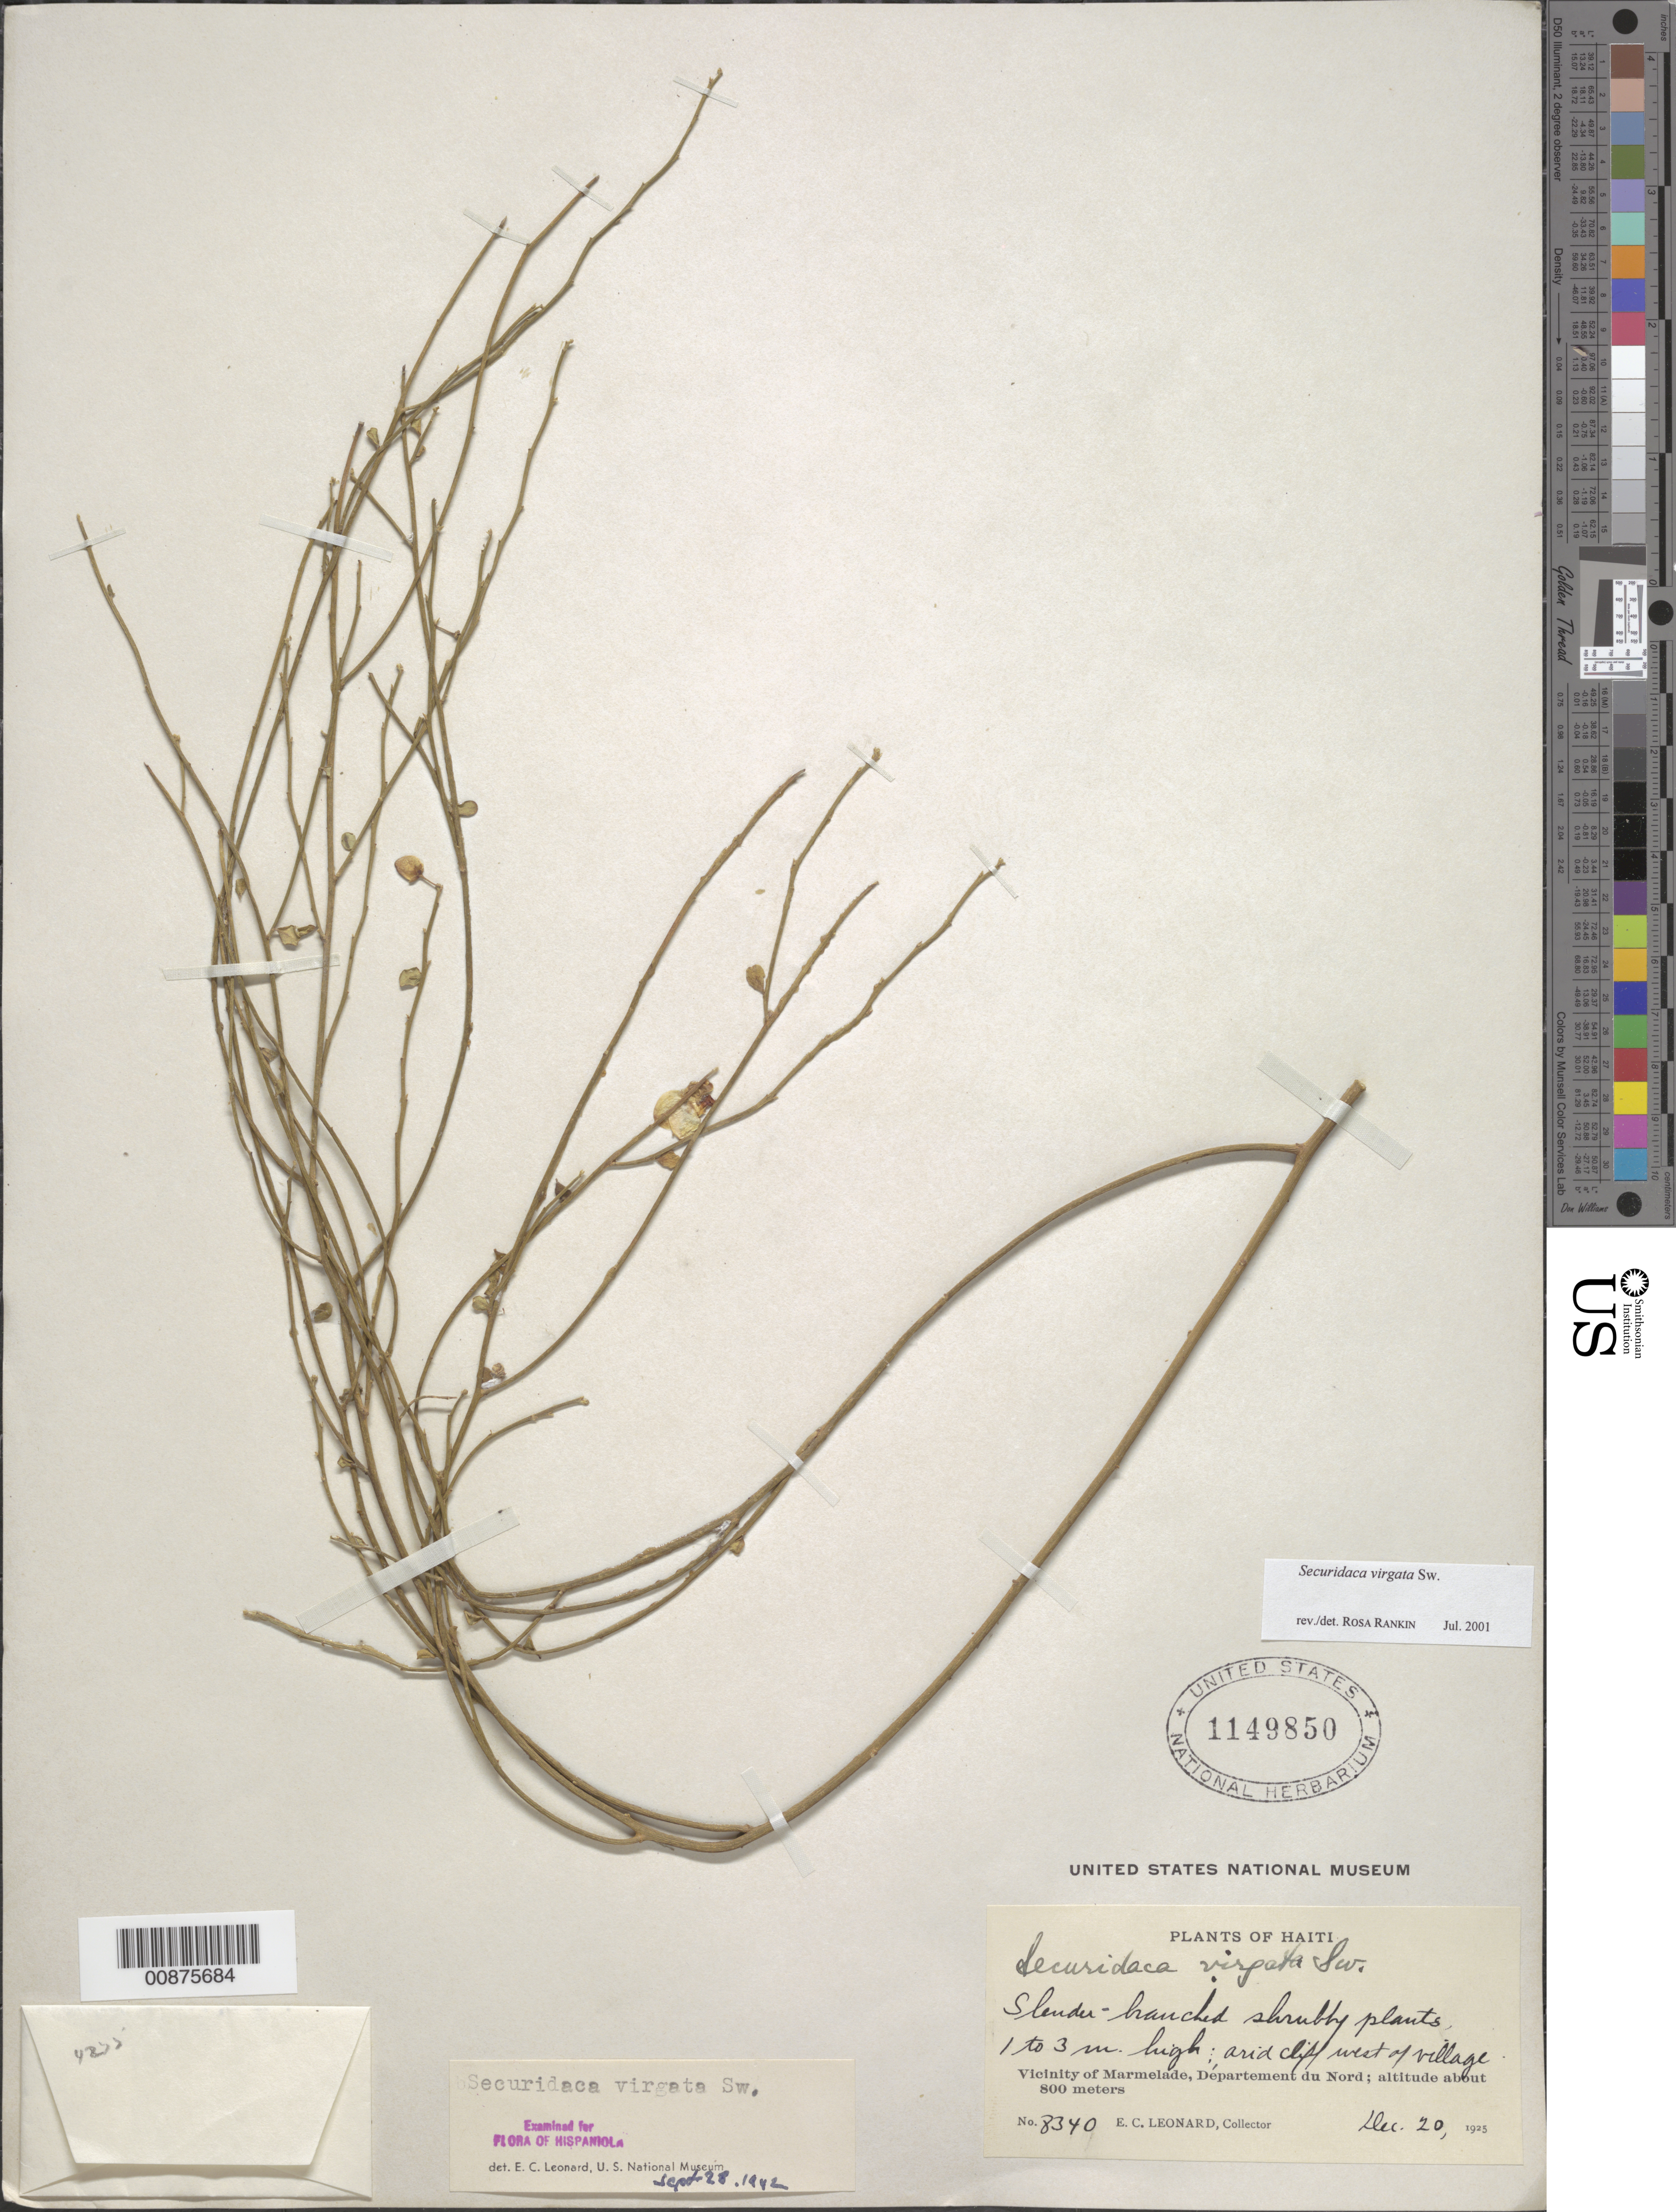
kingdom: Plantae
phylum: Tracheophyta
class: Magnoliopsida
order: Fabales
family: Polygalaceae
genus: Securidaca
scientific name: Securidaca virgata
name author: Sw.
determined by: Rankin Rodriguez, Rosa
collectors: E. C. Leonard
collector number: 8340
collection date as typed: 20 Dec 1925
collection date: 1925-12-20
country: Haiti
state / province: Nord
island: Hispaniola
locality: Vicinity of Marmelade, W of village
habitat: Arid cliff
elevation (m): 800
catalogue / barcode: US 1149850